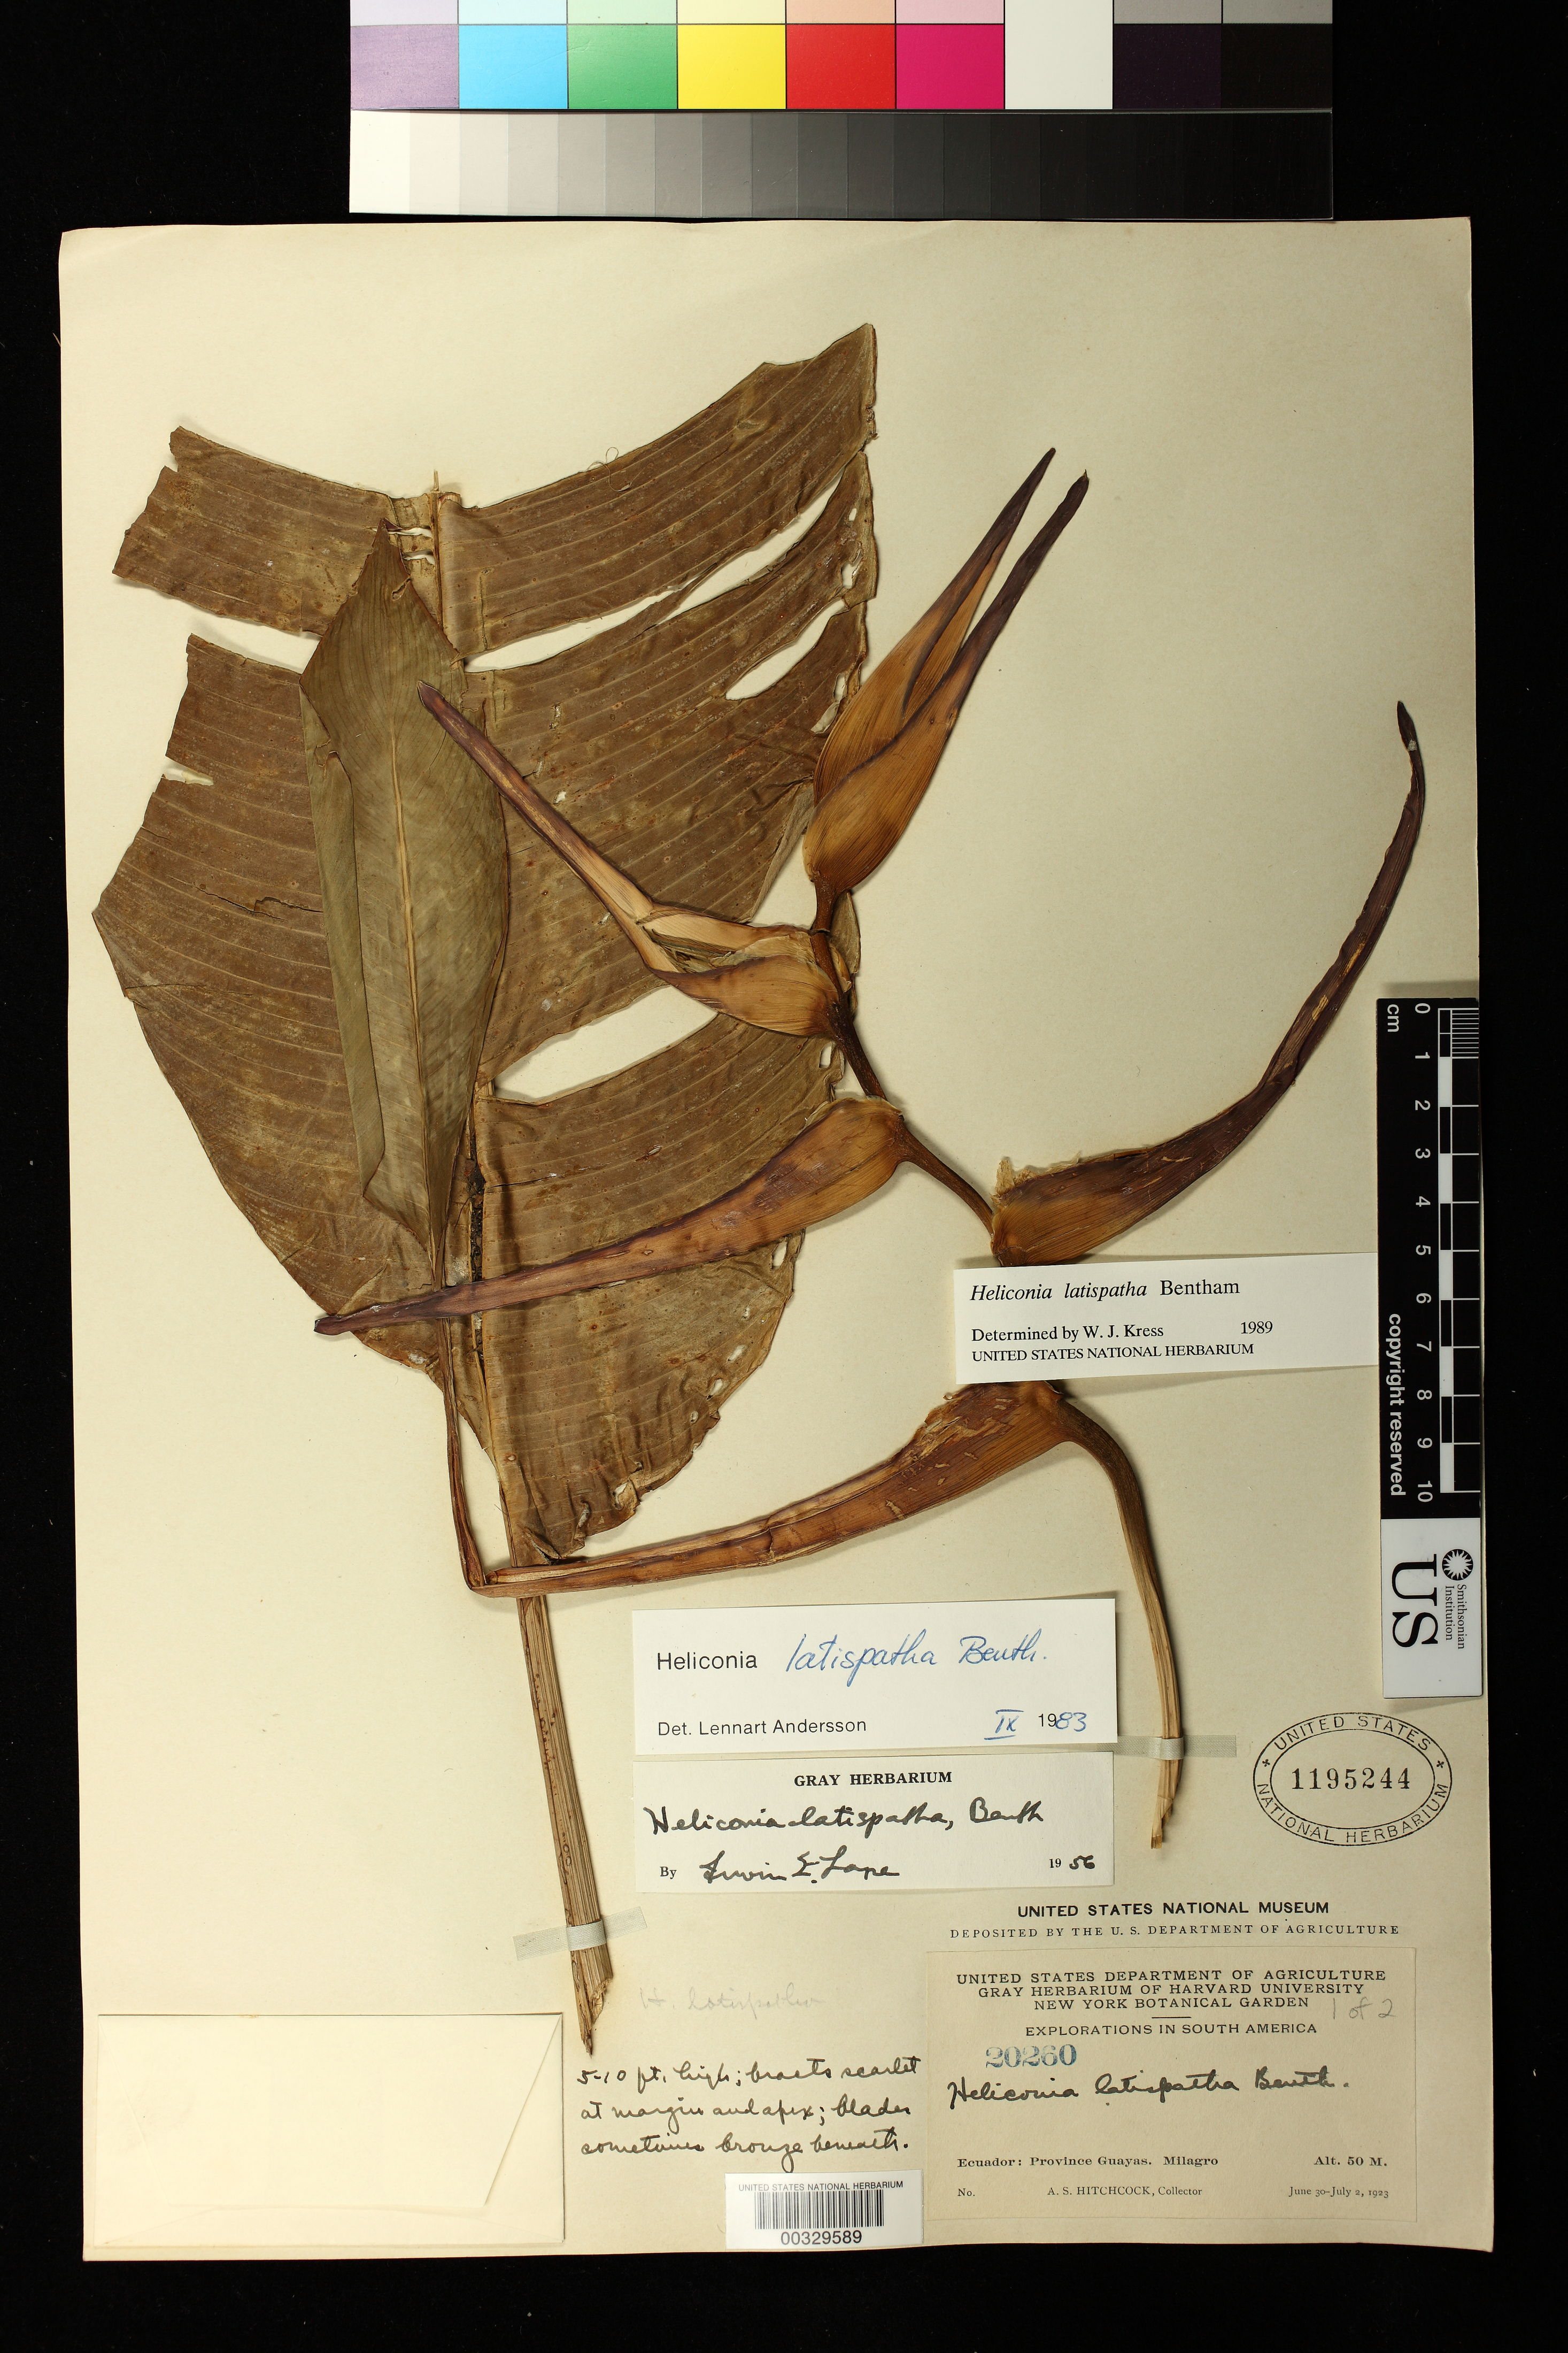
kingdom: Plantae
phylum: Tracheophyta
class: Liliopsida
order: Zingiberales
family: Heliconiaceae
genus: Heliconia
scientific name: Heliconia latispatha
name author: Benth.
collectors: A. S. Hitchcock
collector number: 20260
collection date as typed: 30 Jun 1923 to 02 Jul 1923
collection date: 1923-06-30/1923-07-02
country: Ecuador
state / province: Guayas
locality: Milagro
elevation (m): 50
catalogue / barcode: US 1195244